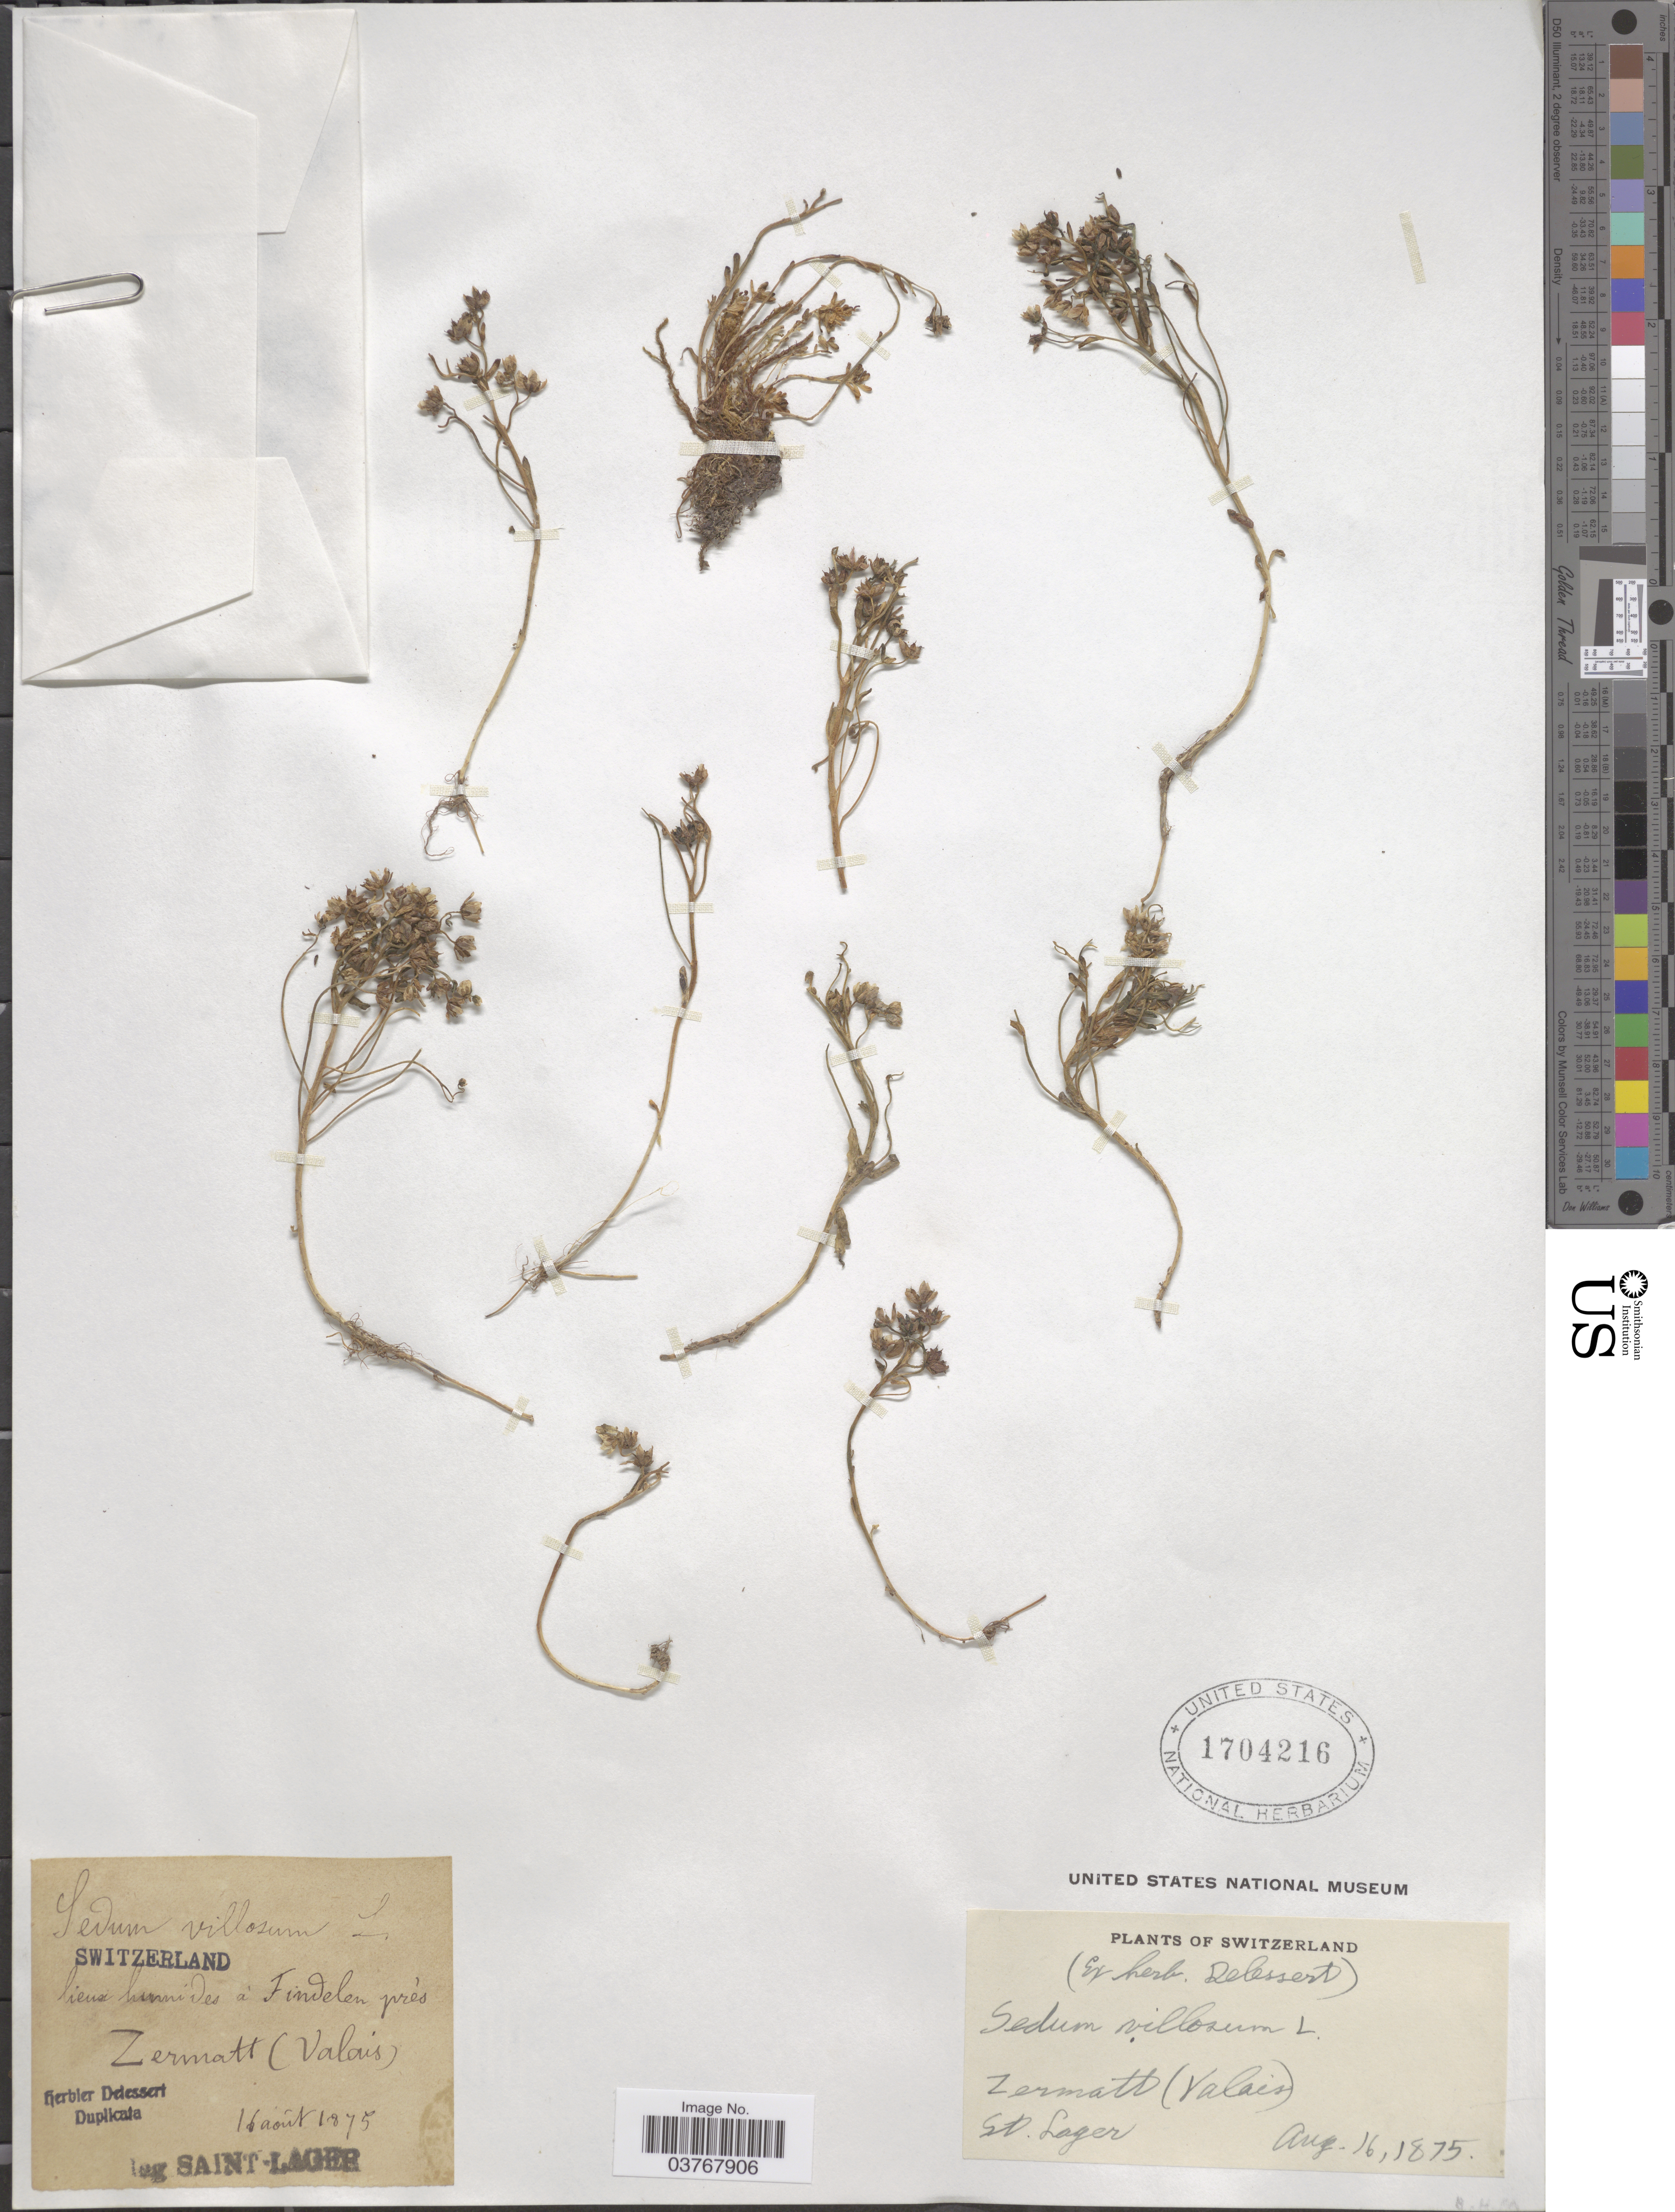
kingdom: Plantae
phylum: Tracheophyta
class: Magnoliopsida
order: Saxifragales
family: Crassulaceae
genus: Sedum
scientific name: Sedum villosum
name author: L.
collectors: Saint-Lager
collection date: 1875-08-16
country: Switzerland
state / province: Valais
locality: Lieux humides à Findelen près Zermatt.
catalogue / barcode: US 1704216